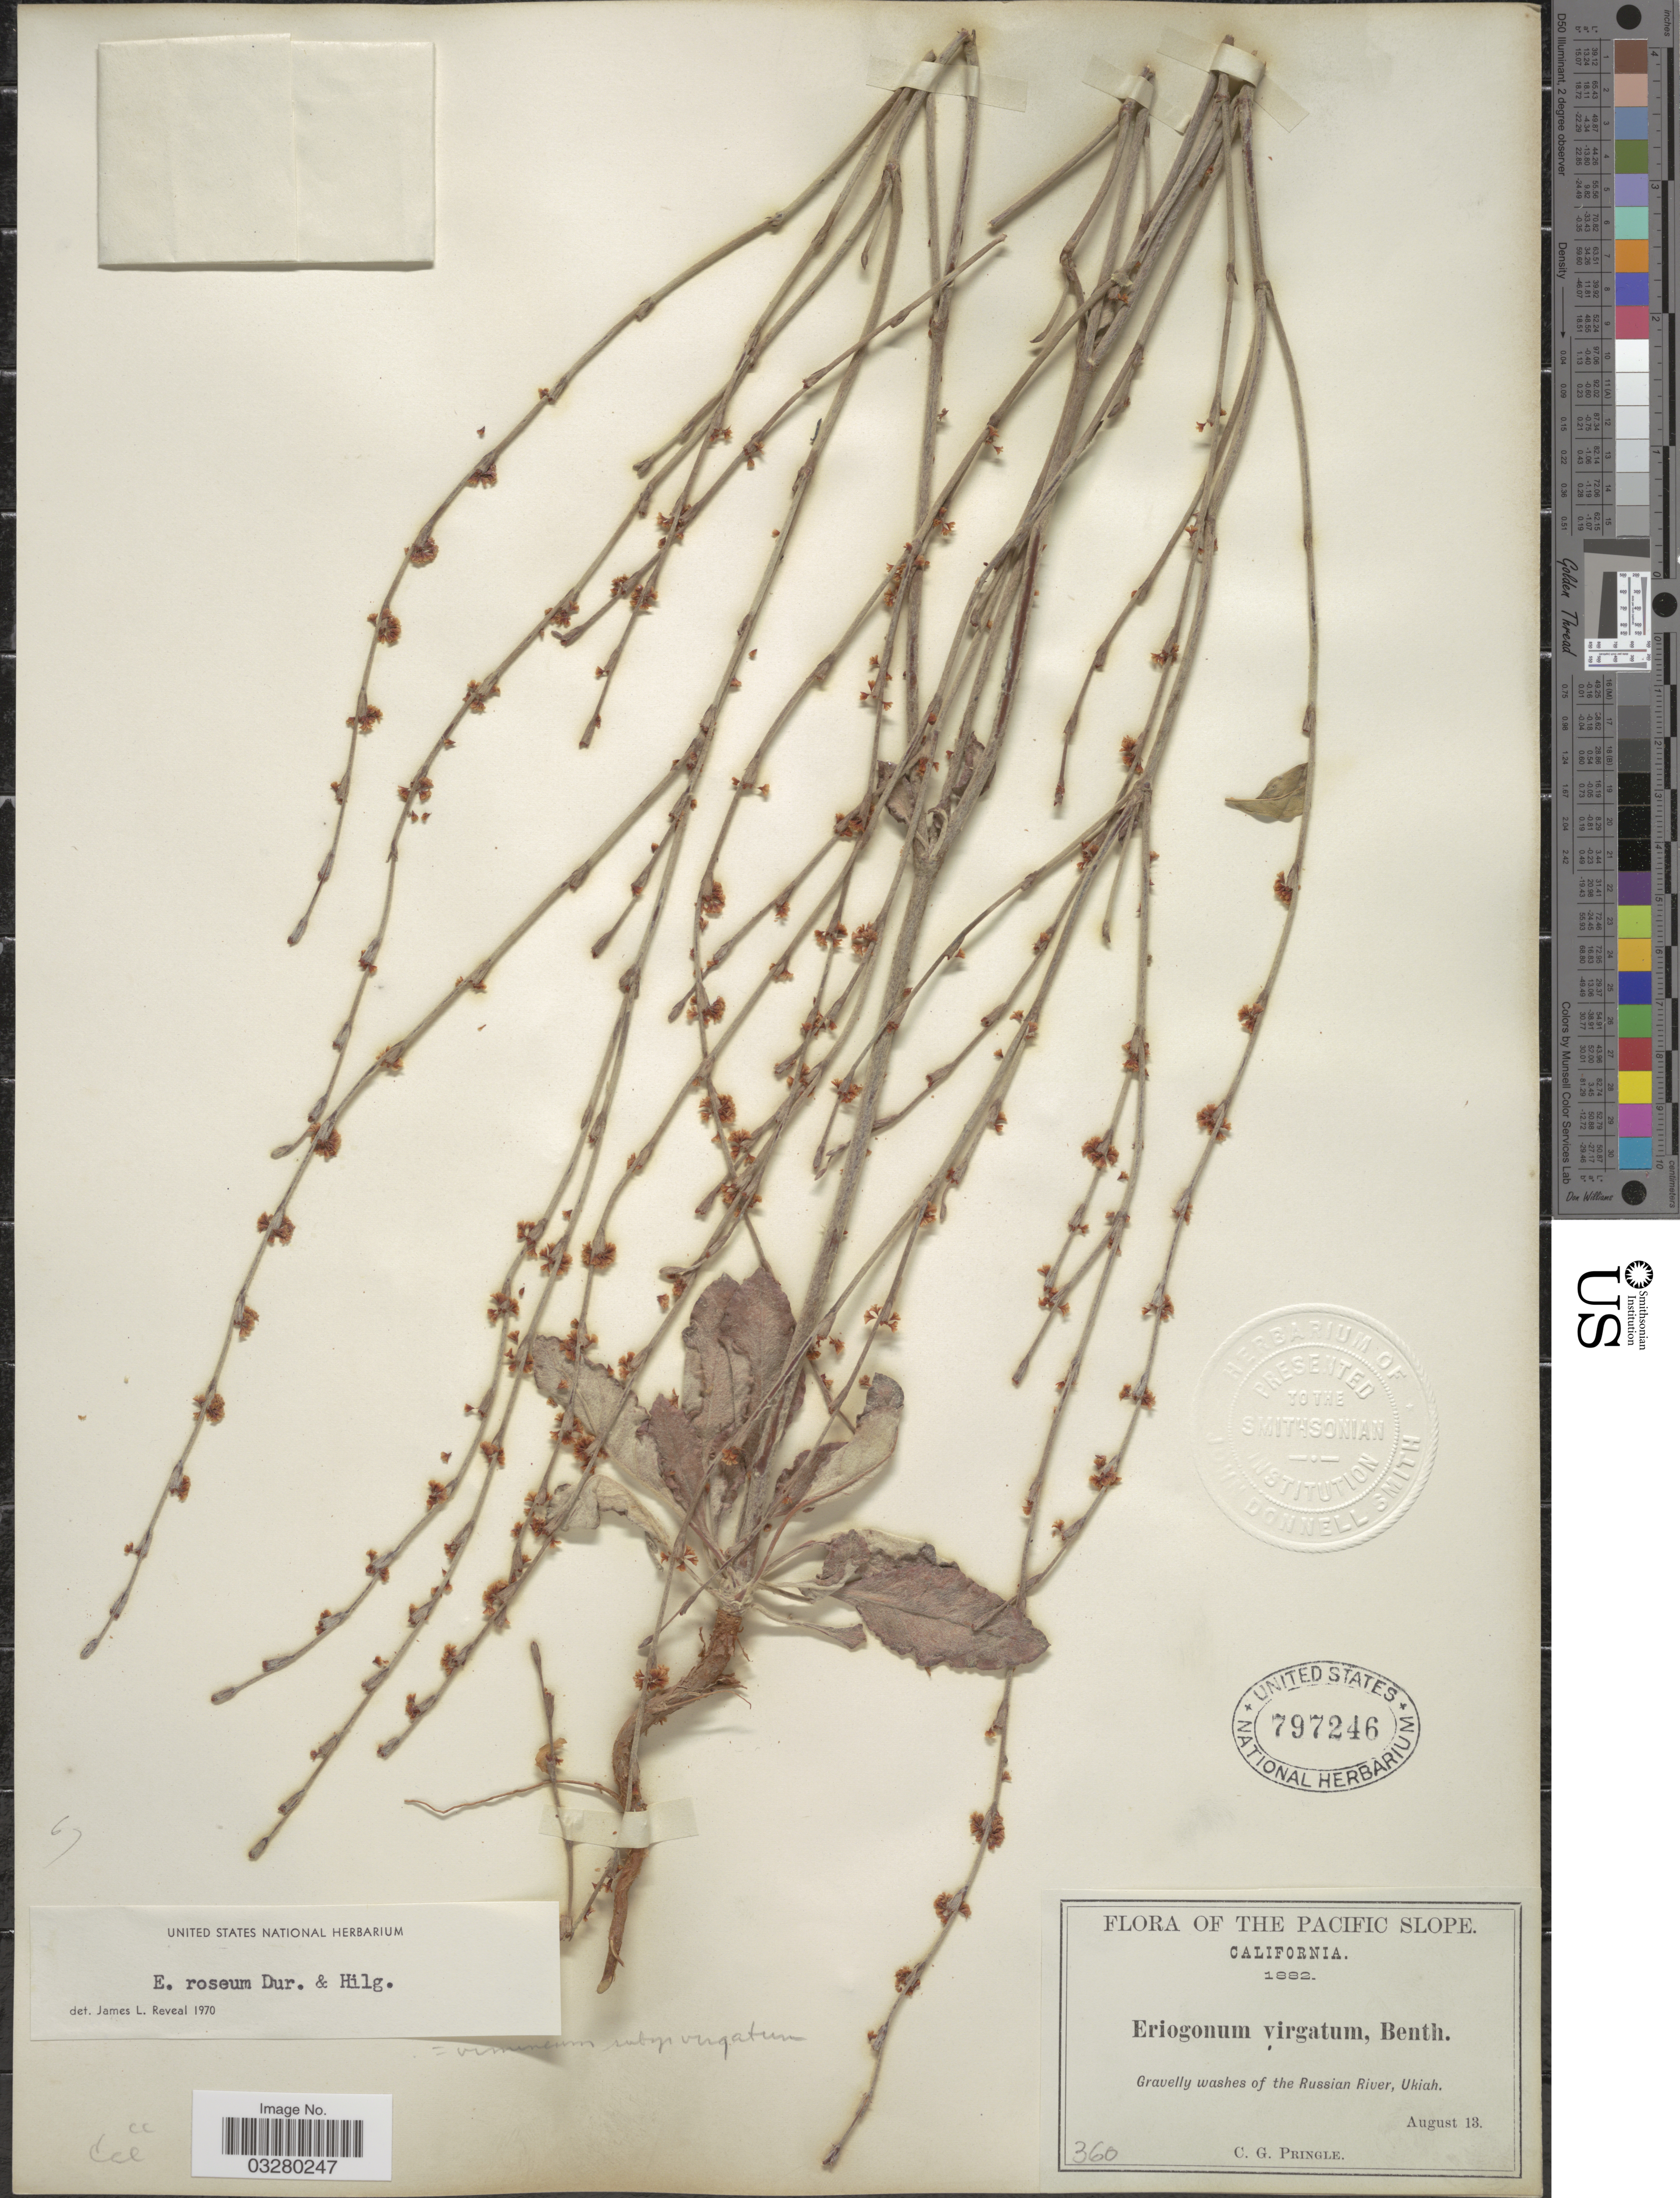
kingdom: Plantae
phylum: Tracheophyta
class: Magnoliopsida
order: Caryophyllales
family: Polygonaceae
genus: Eriogonum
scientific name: Eriogonum roseum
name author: Durand & Hilg.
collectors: C. G. Pringle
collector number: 360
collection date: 1882-08-13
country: United States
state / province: California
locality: Pacific Slope. Gravelly washes of the Russian River, Ukiah.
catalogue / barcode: US 797246